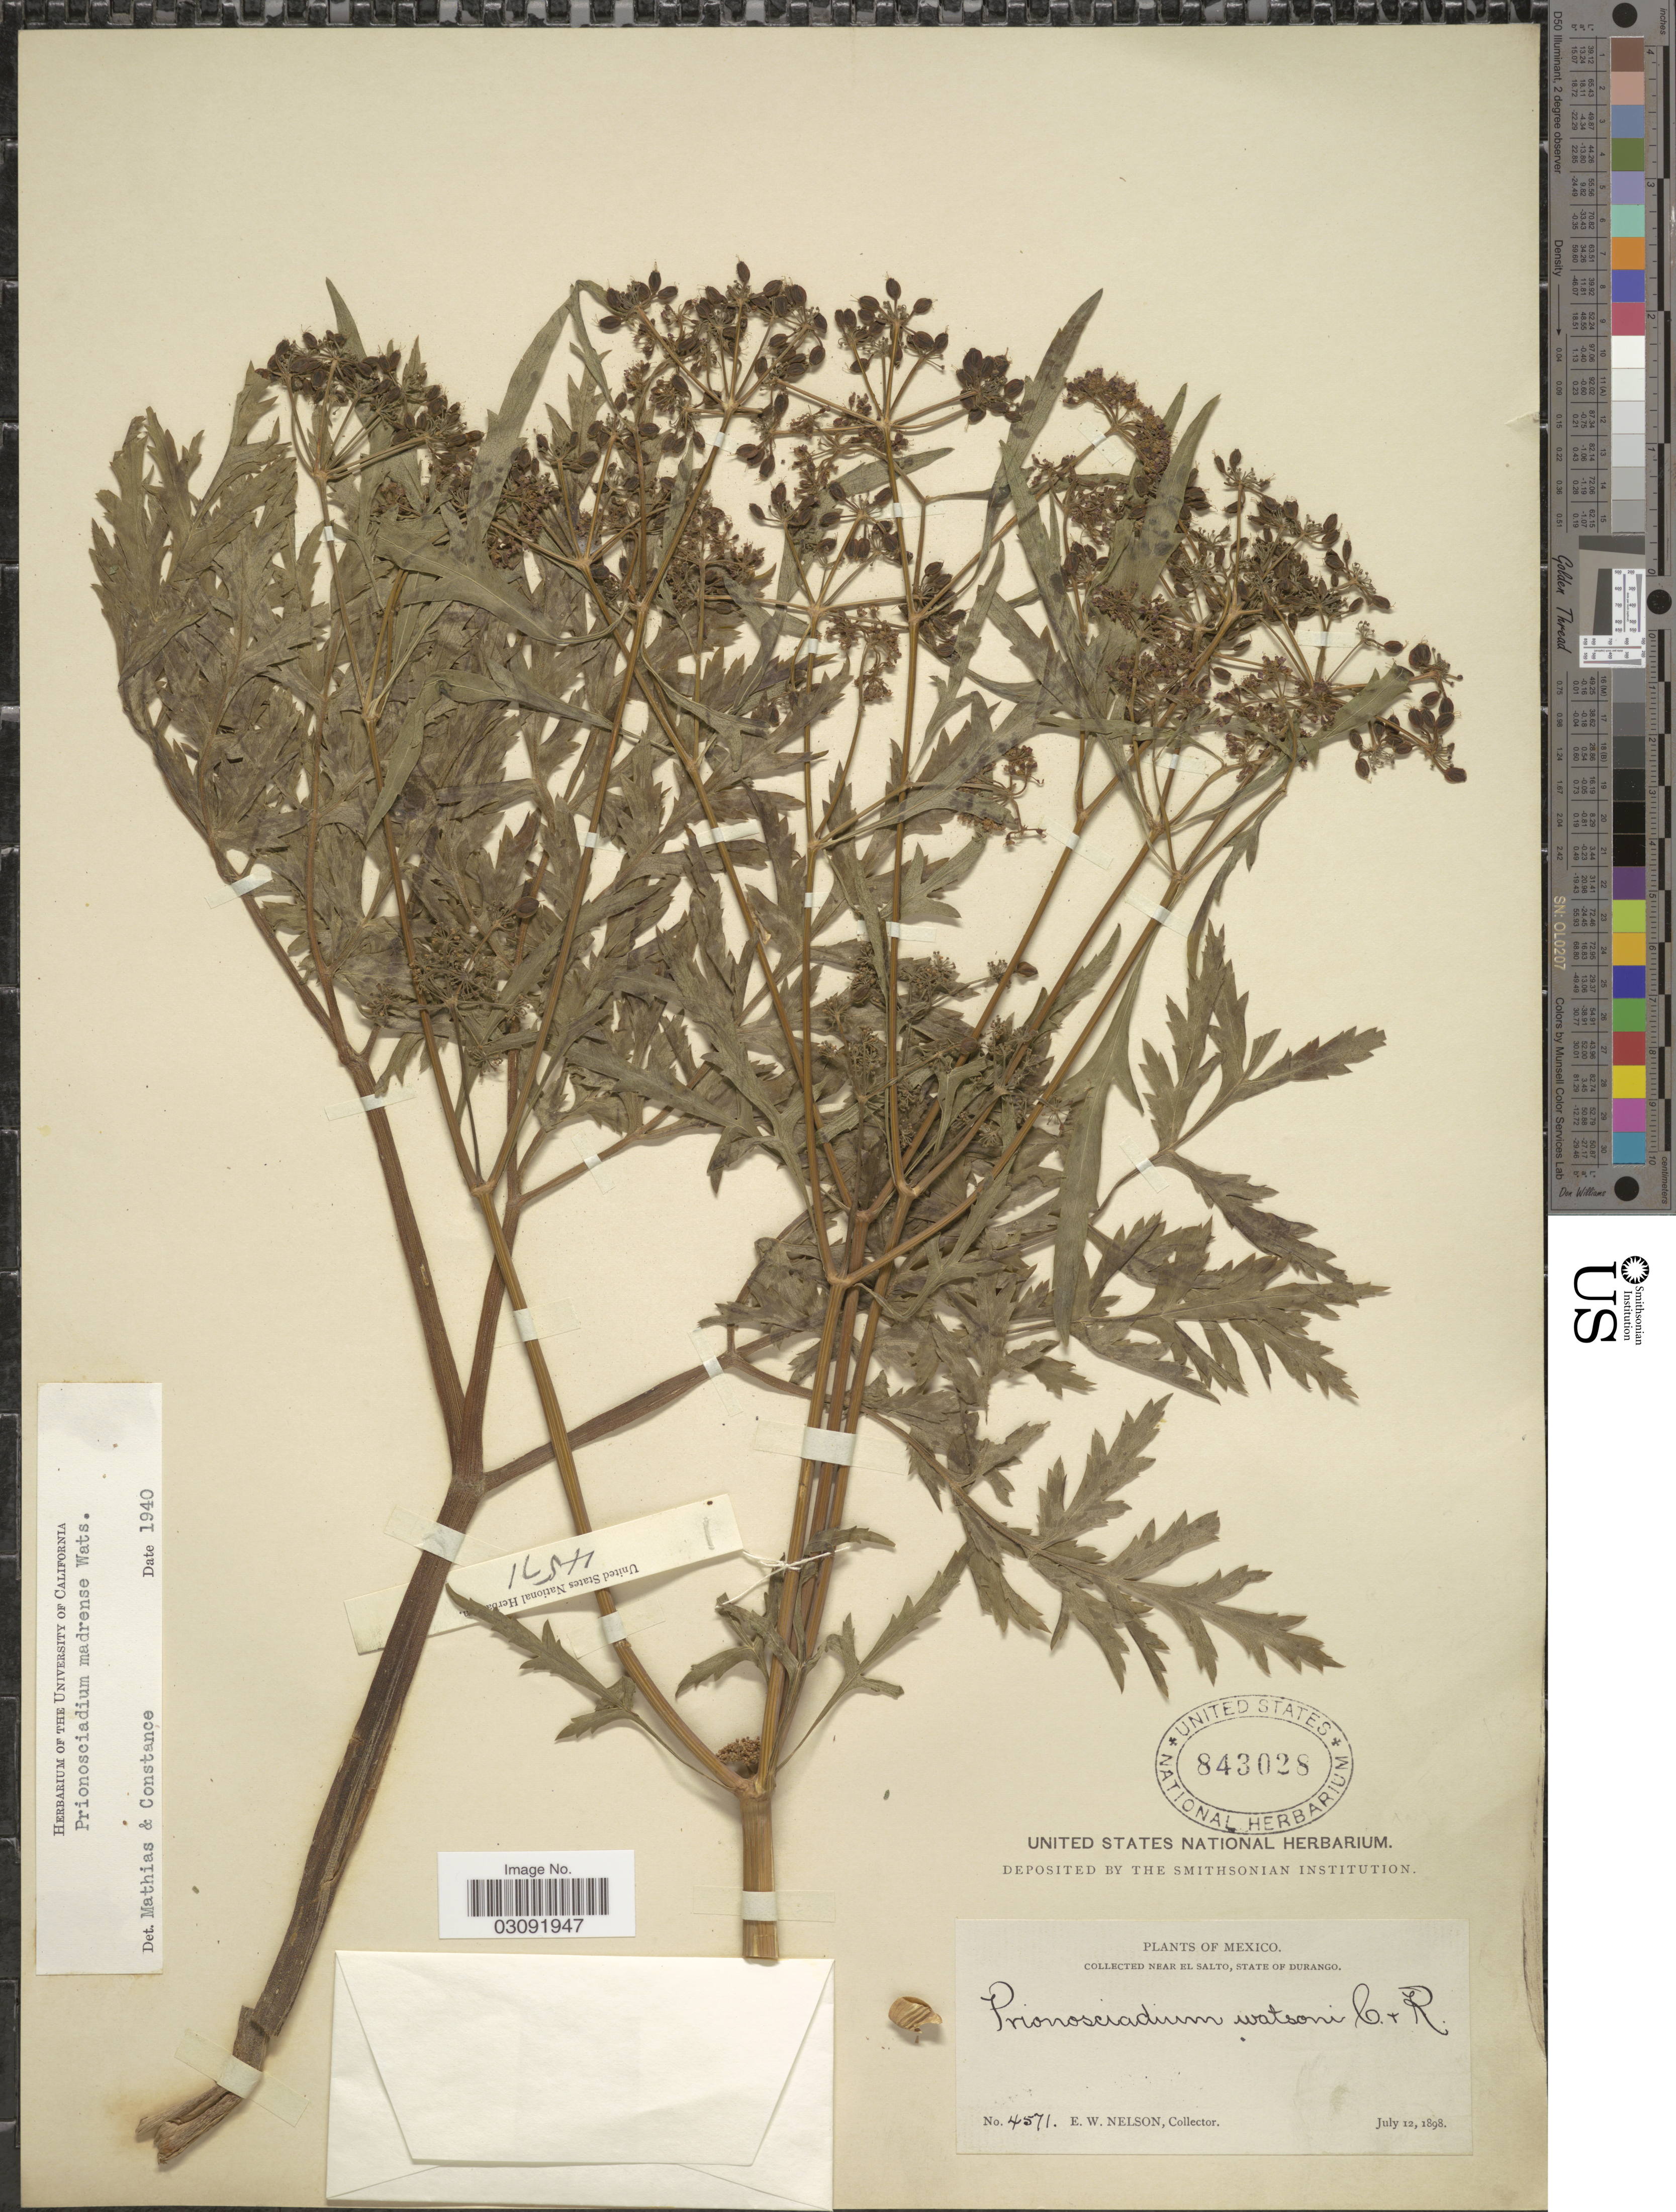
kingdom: Plantae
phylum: Tracheophyta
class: Magnoliopsida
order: Apiales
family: Apiaceae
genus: Prionosciadium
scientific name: Prionosciadium madrense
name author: S. Watson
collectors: E. W. Nelson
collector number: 4571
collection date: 1898-07-12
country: Mexico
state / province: Durango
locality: Near El Saltp.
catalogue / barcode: US 843028